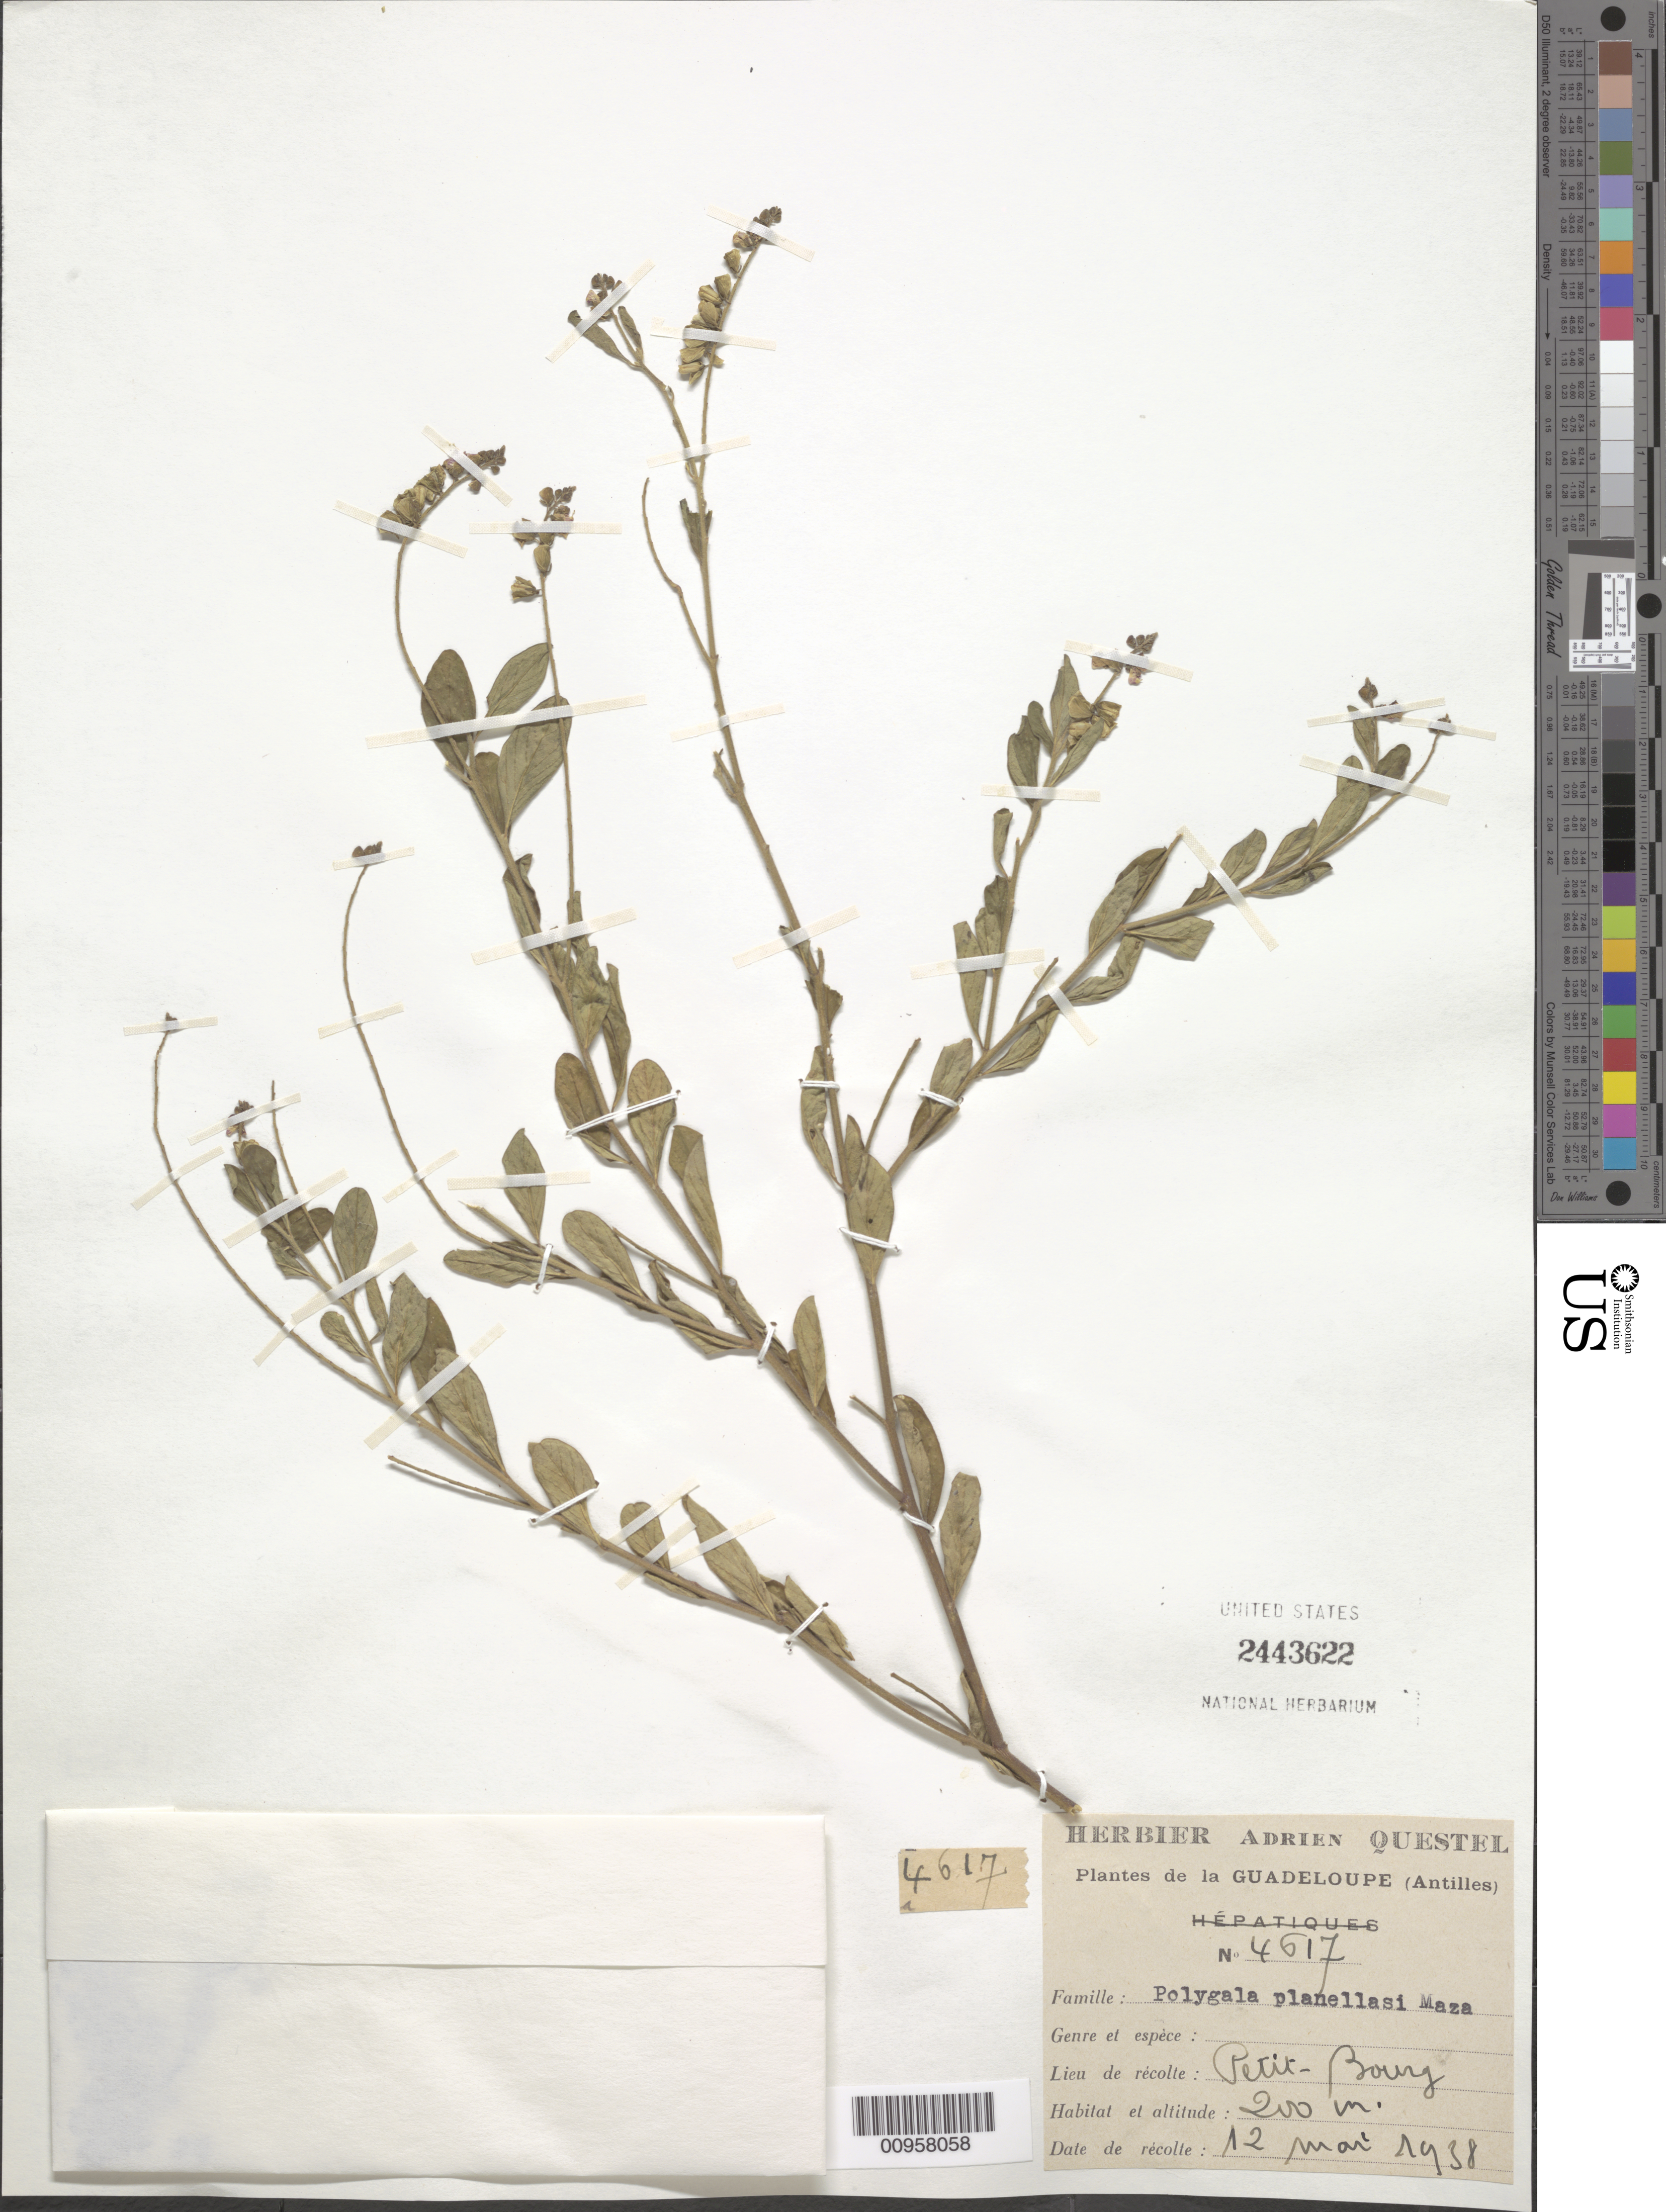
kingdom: Plantae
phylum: Tracheophyta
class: Magnoliopsida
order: Fabales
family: Polygalaceae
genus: Polygala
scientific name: Polygala planellasi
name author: Molinet & M. Gómez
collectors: A. Questel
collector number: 4617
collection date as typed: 12 May 1938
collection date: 1938-05-12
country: Guadeloupe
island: Basse Terre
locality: Petit Bourg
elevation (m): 200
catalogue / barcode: US 2443622